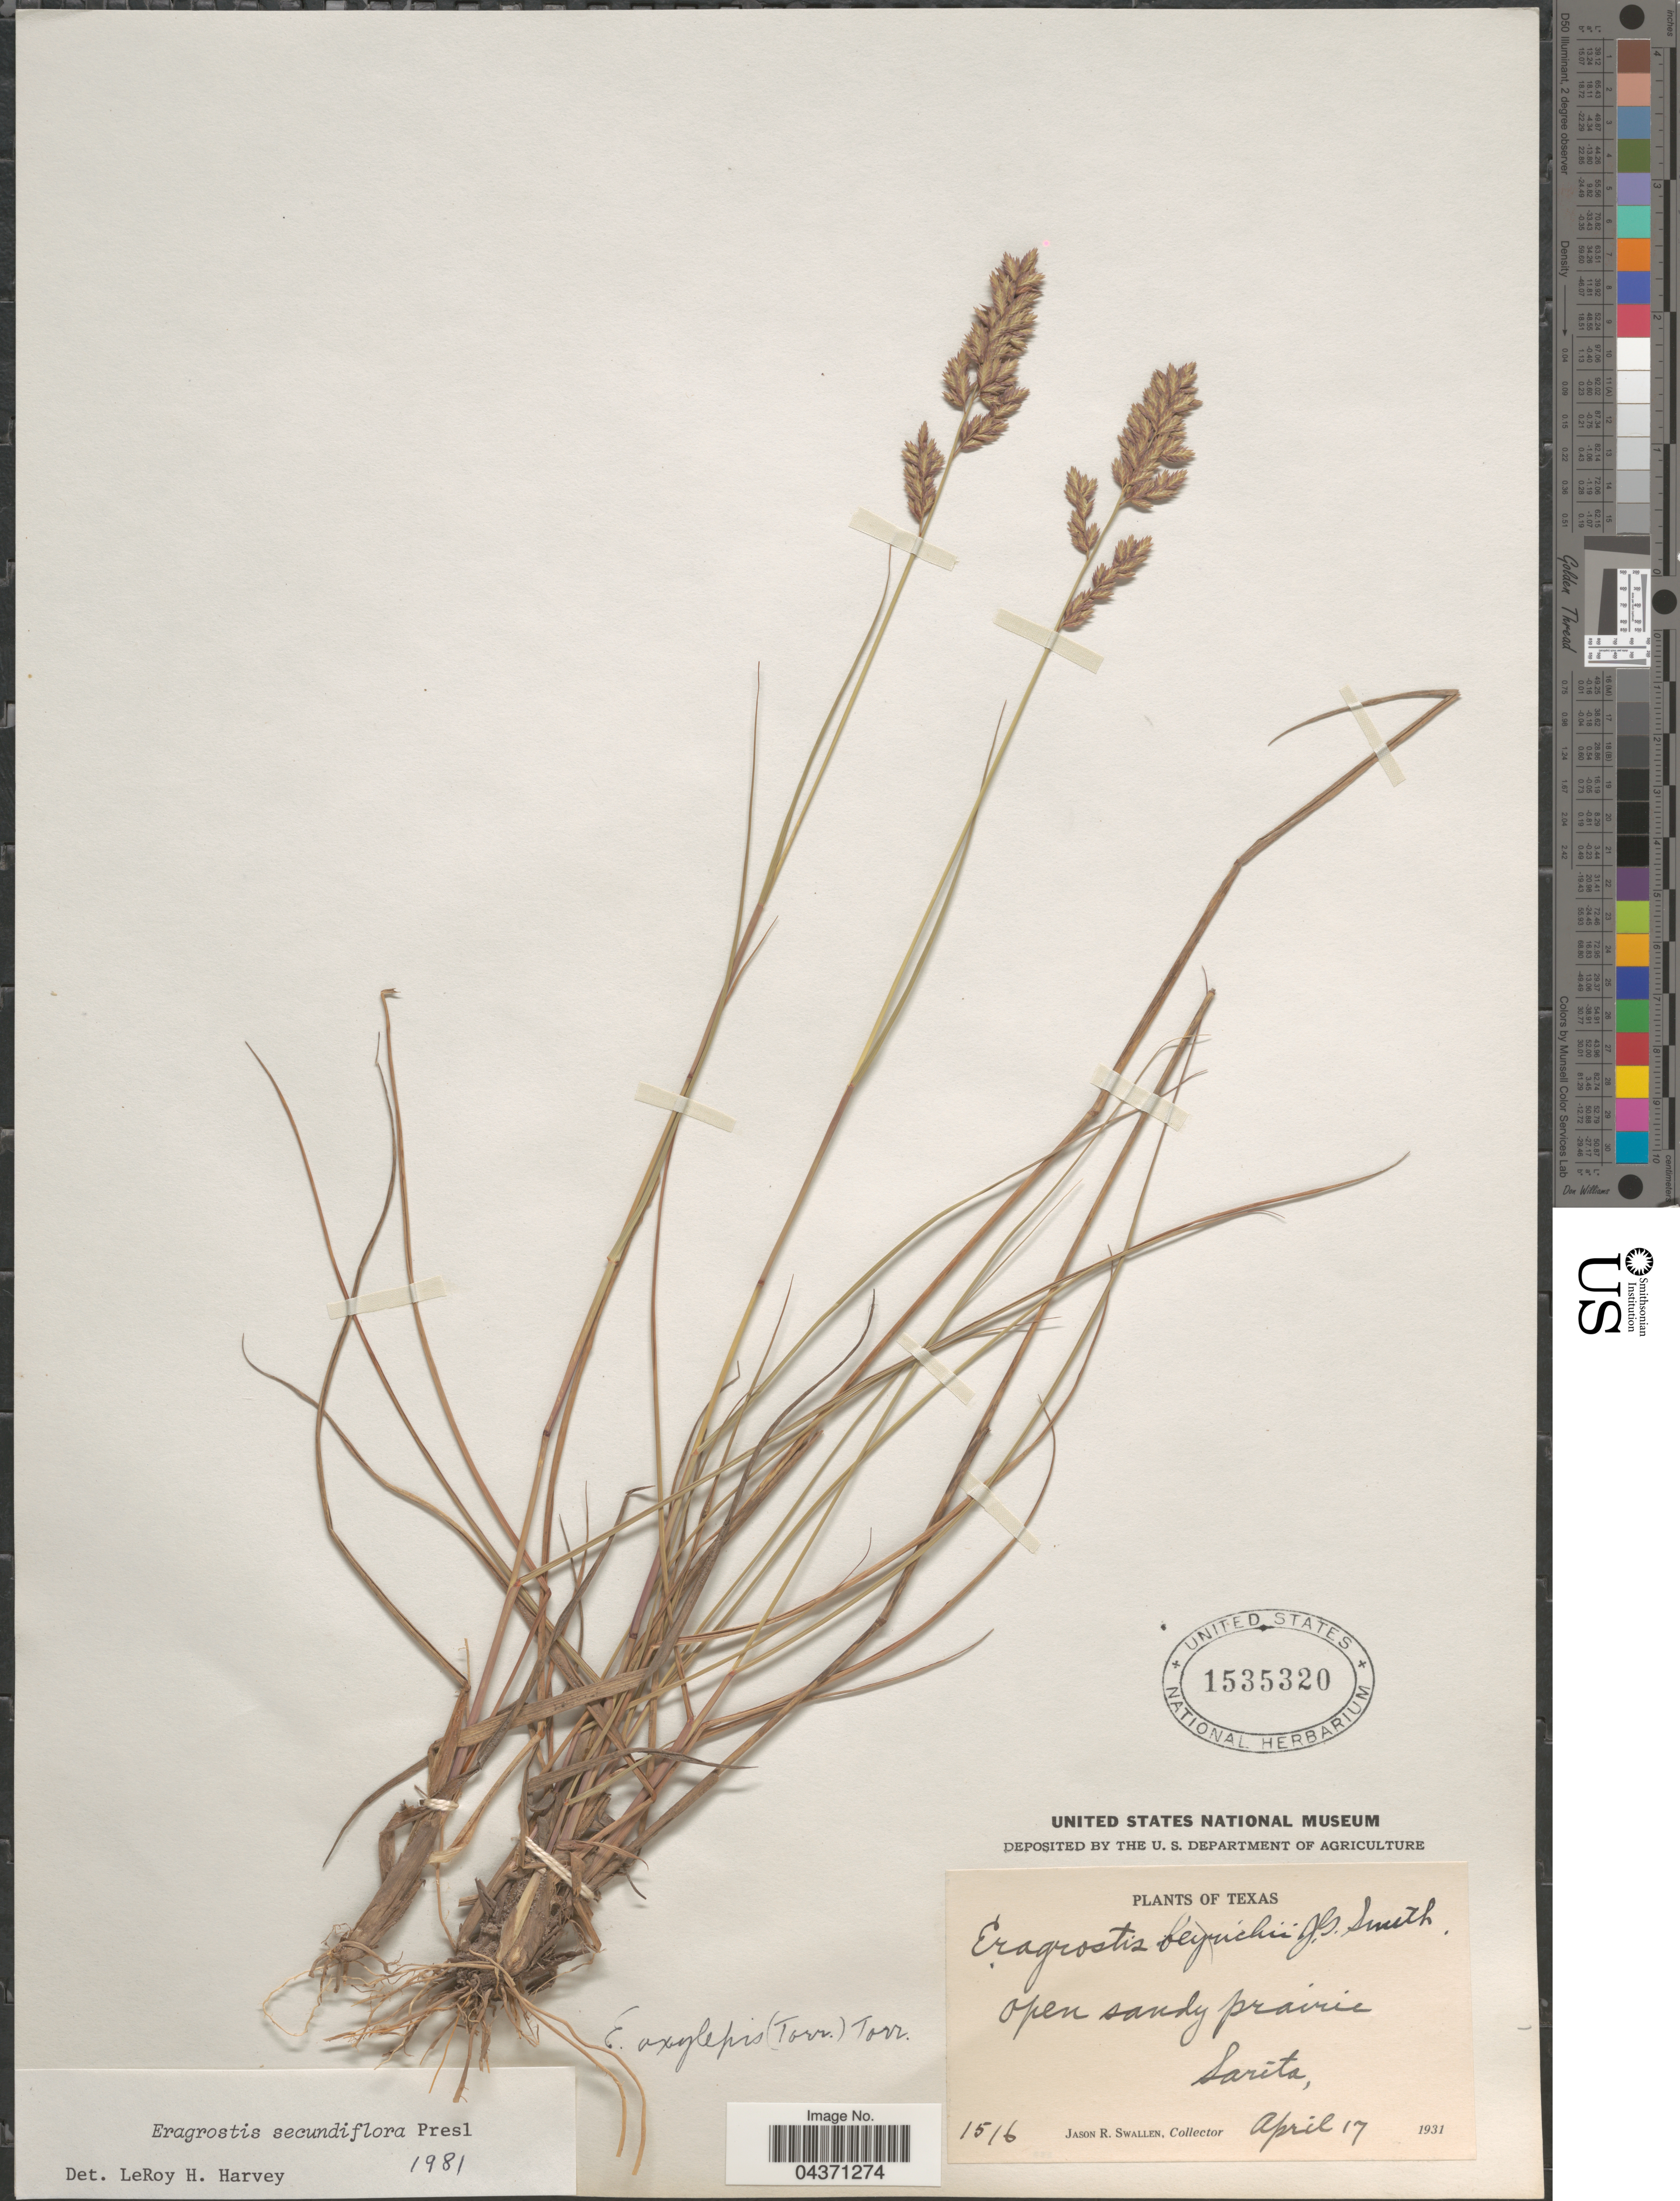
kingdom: Plantae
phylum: Tracheophyta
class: Liliopsida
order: Poales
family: Poaceae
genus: Eragrostis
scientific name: Eragrostis secundiflora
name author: J. Presl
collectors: J. R. Swallen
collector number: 1516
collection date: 1931-04-17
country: United States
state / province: Texas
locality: Open sandy prairie Sarita.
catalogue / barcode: US 1535320